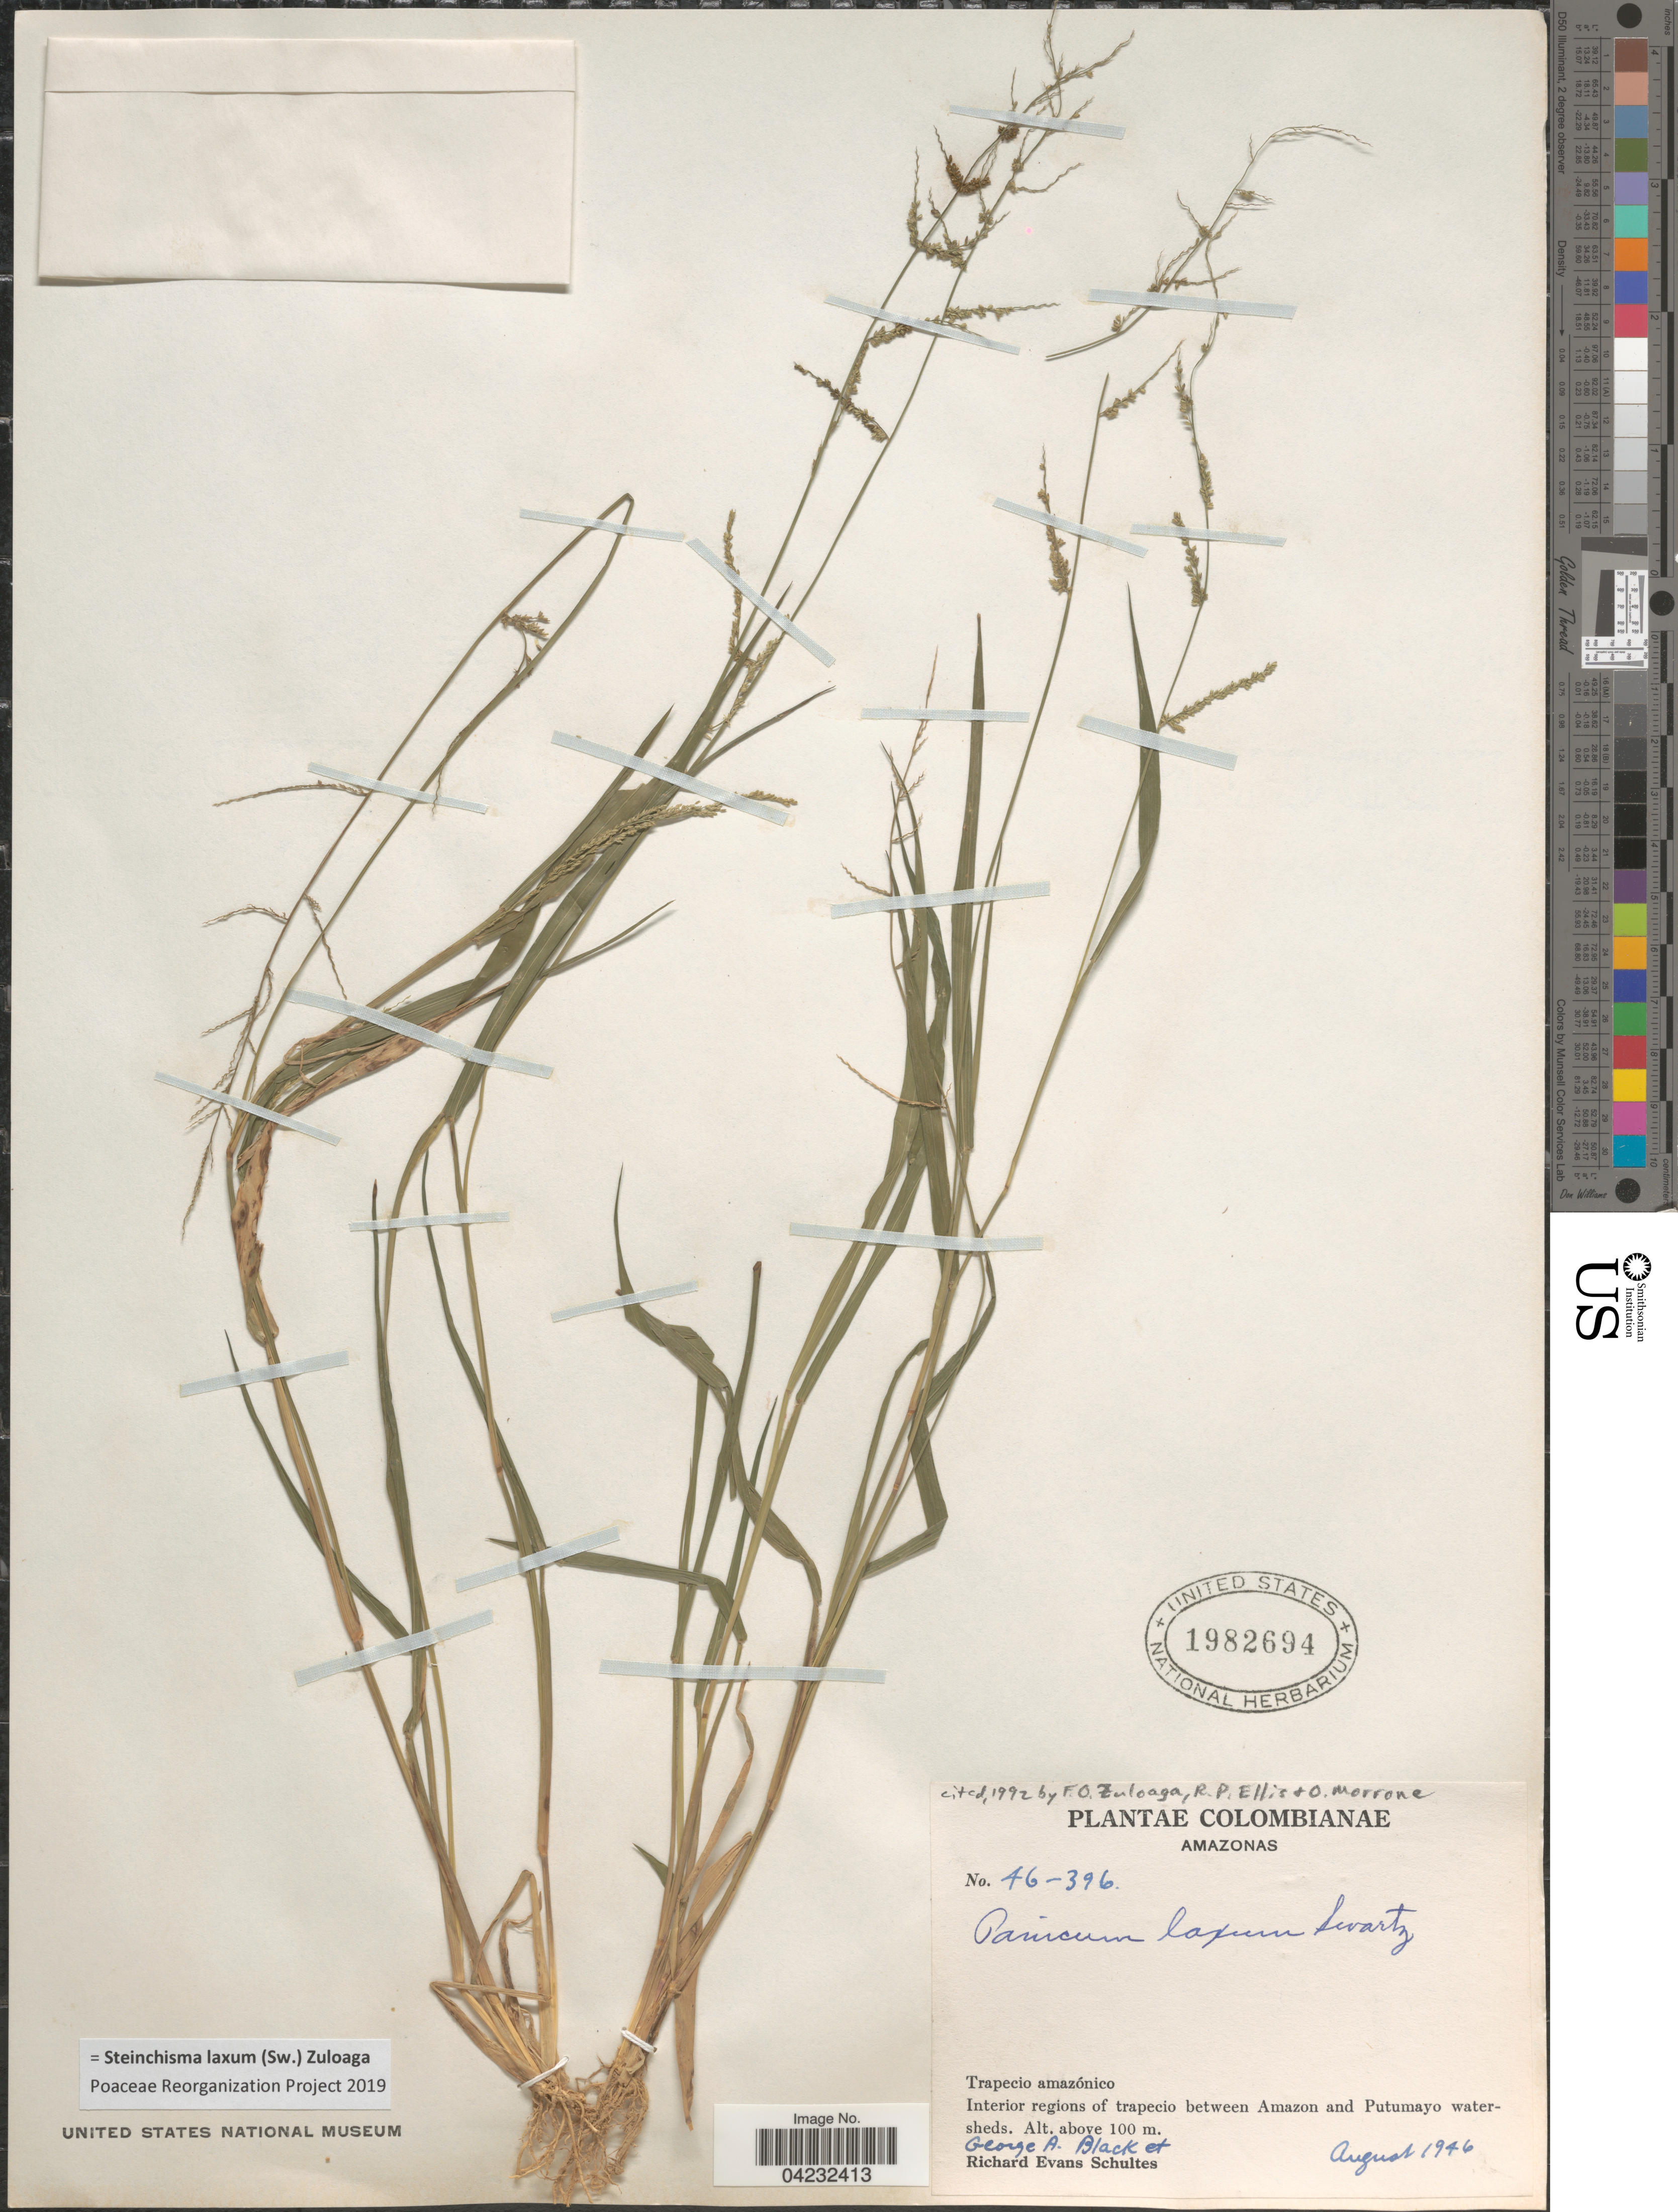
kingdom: Plantae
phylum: Tracheophyta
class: Liliopsida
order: Poales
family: Poaceae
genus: Steinchisma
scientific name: Steinchisma laxum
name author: (Sw.) Zuloaga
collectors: G. A. Black & R. E. Schultes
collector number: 46-396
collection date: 1946-08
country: Colombia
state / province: Amazônas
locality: Trapecio amazónico. Interior regions of trapecio between Amazon and Putumayo watersheds.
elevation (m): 100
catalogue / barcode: US 1982694